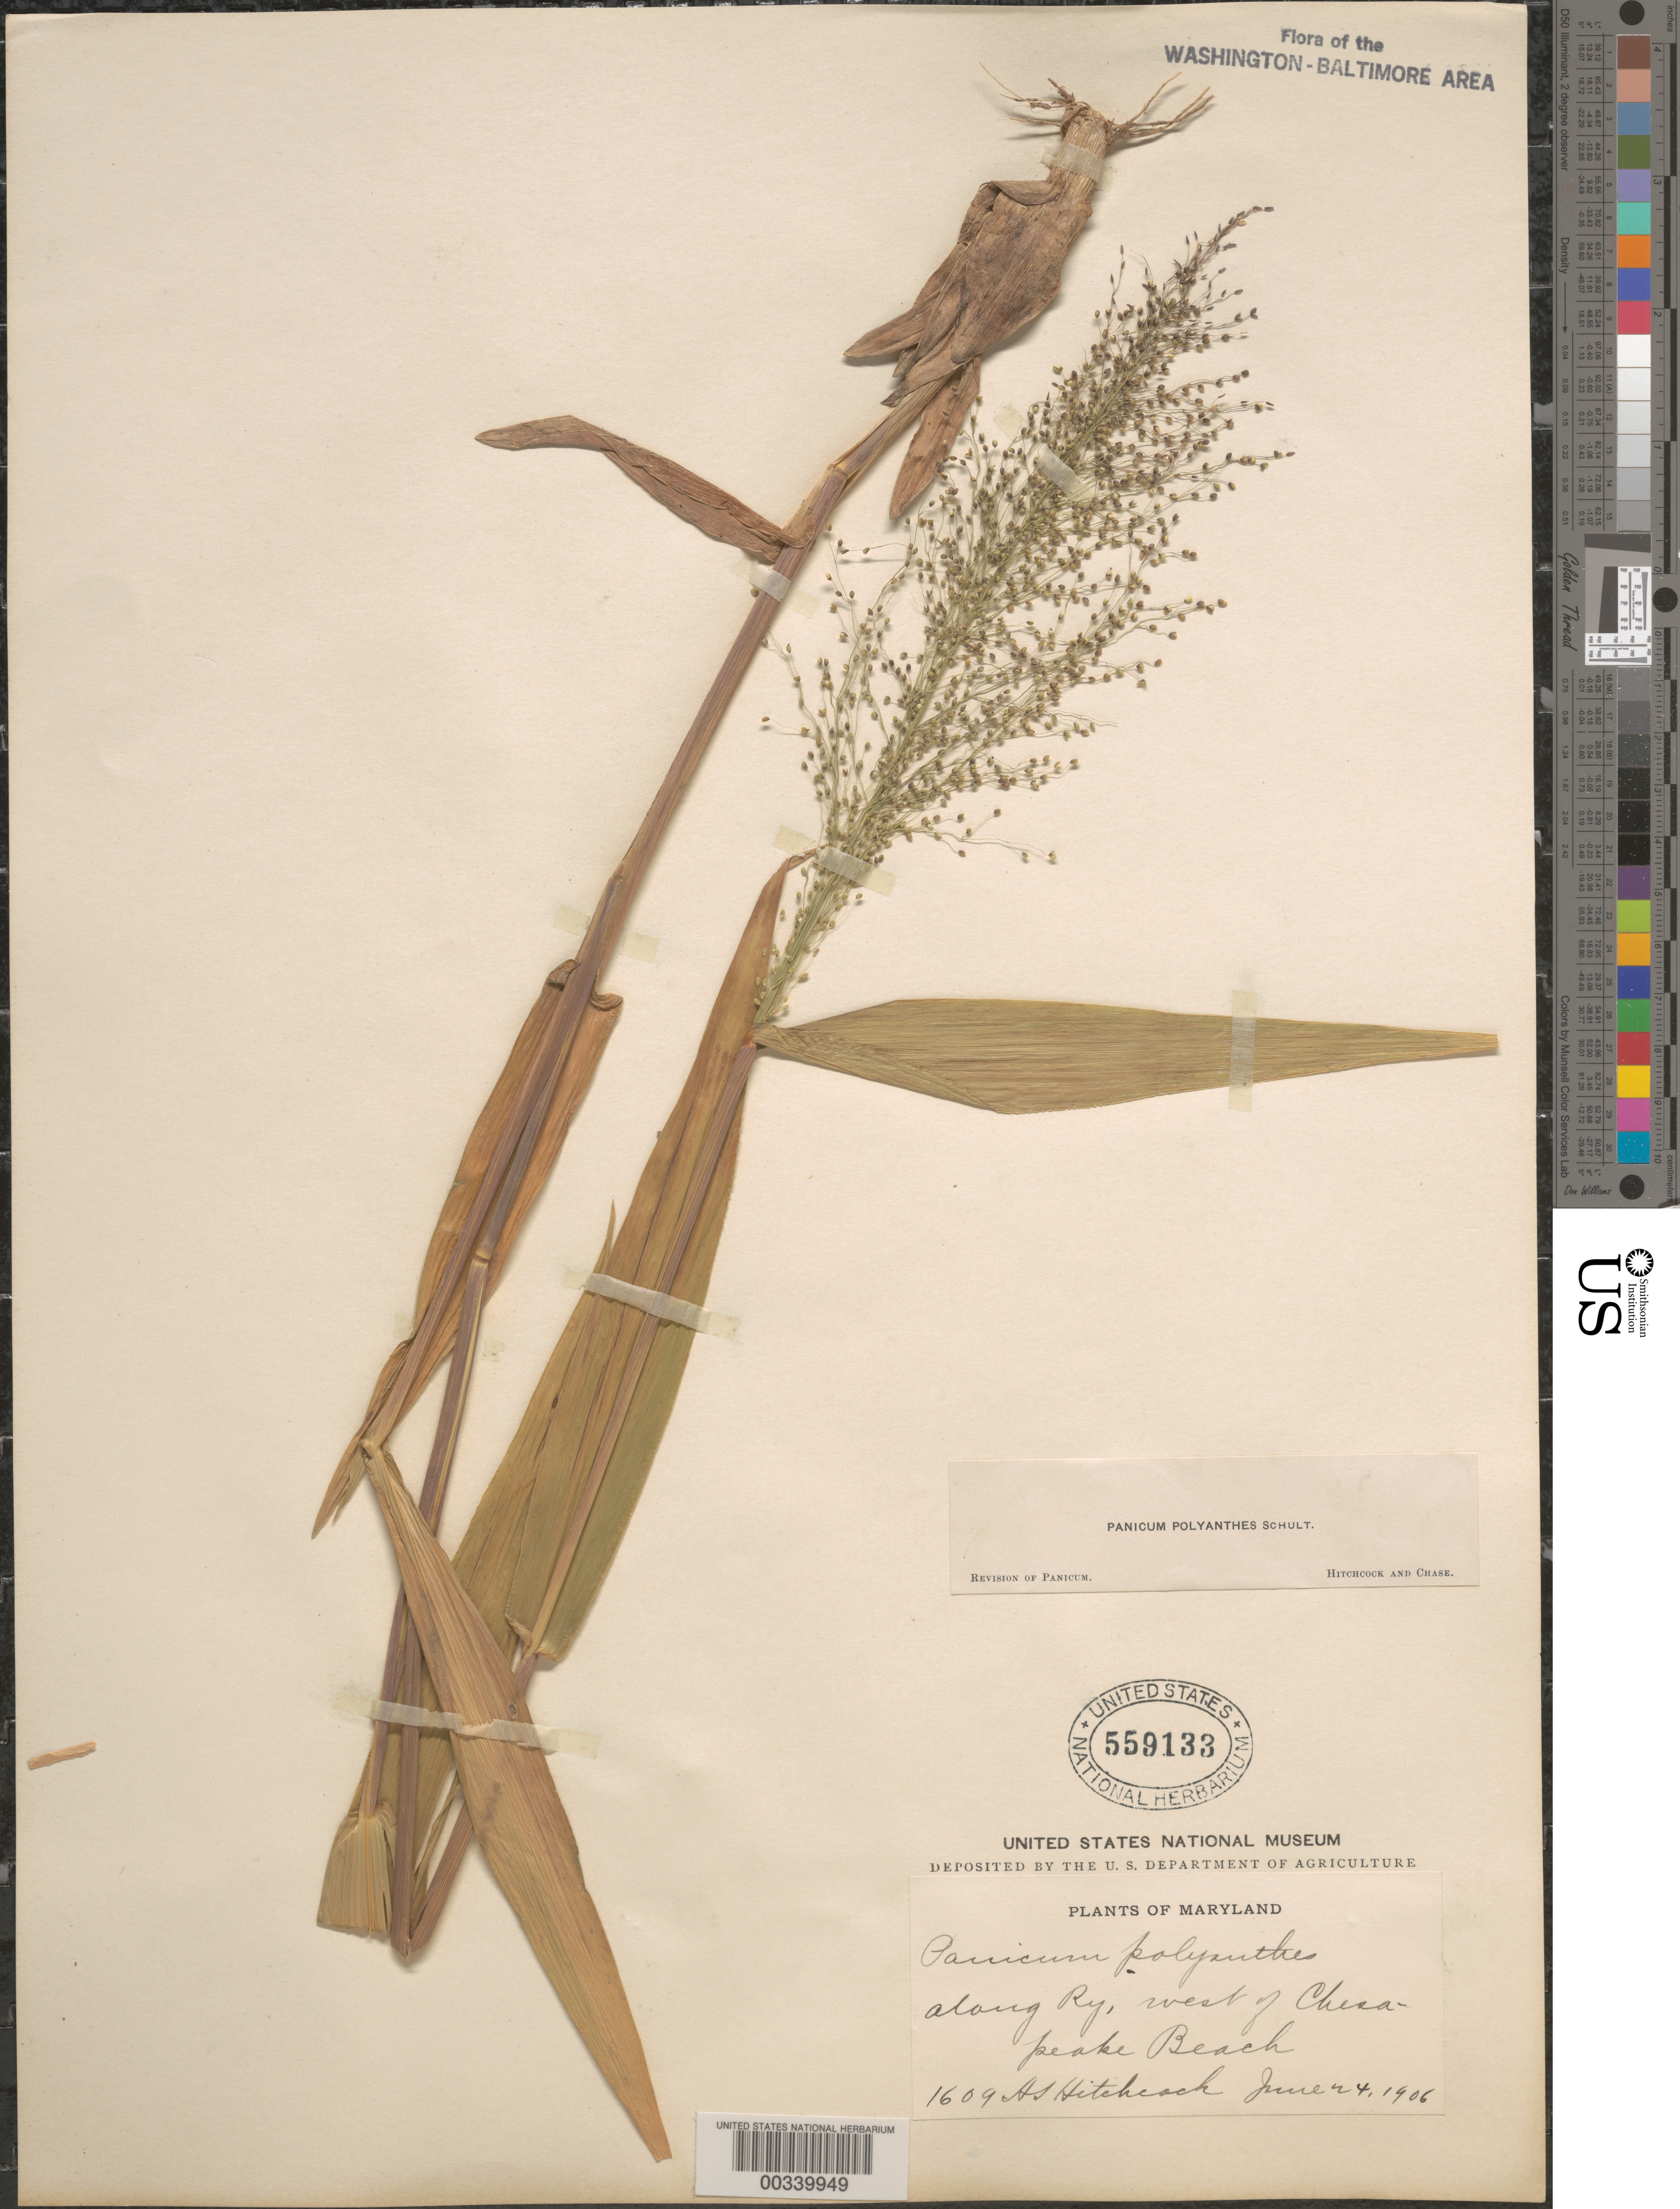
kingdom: Plantae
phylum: Tracheophyta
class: Liliopsida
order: Poales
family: Poaceae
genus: Dichanthelium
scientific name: Dichanthelium sphaerocarpon var. isophyllum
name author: (Scribn.) Gould & C.A. Clark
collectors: A. S. Hitchcock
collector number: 1609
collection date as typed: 24 Jun 1906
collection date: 1906-06-24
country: United States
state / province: Maryland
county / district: Calvert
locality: W of Chesapeake Beach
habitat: Roadside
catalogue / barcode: US 559133